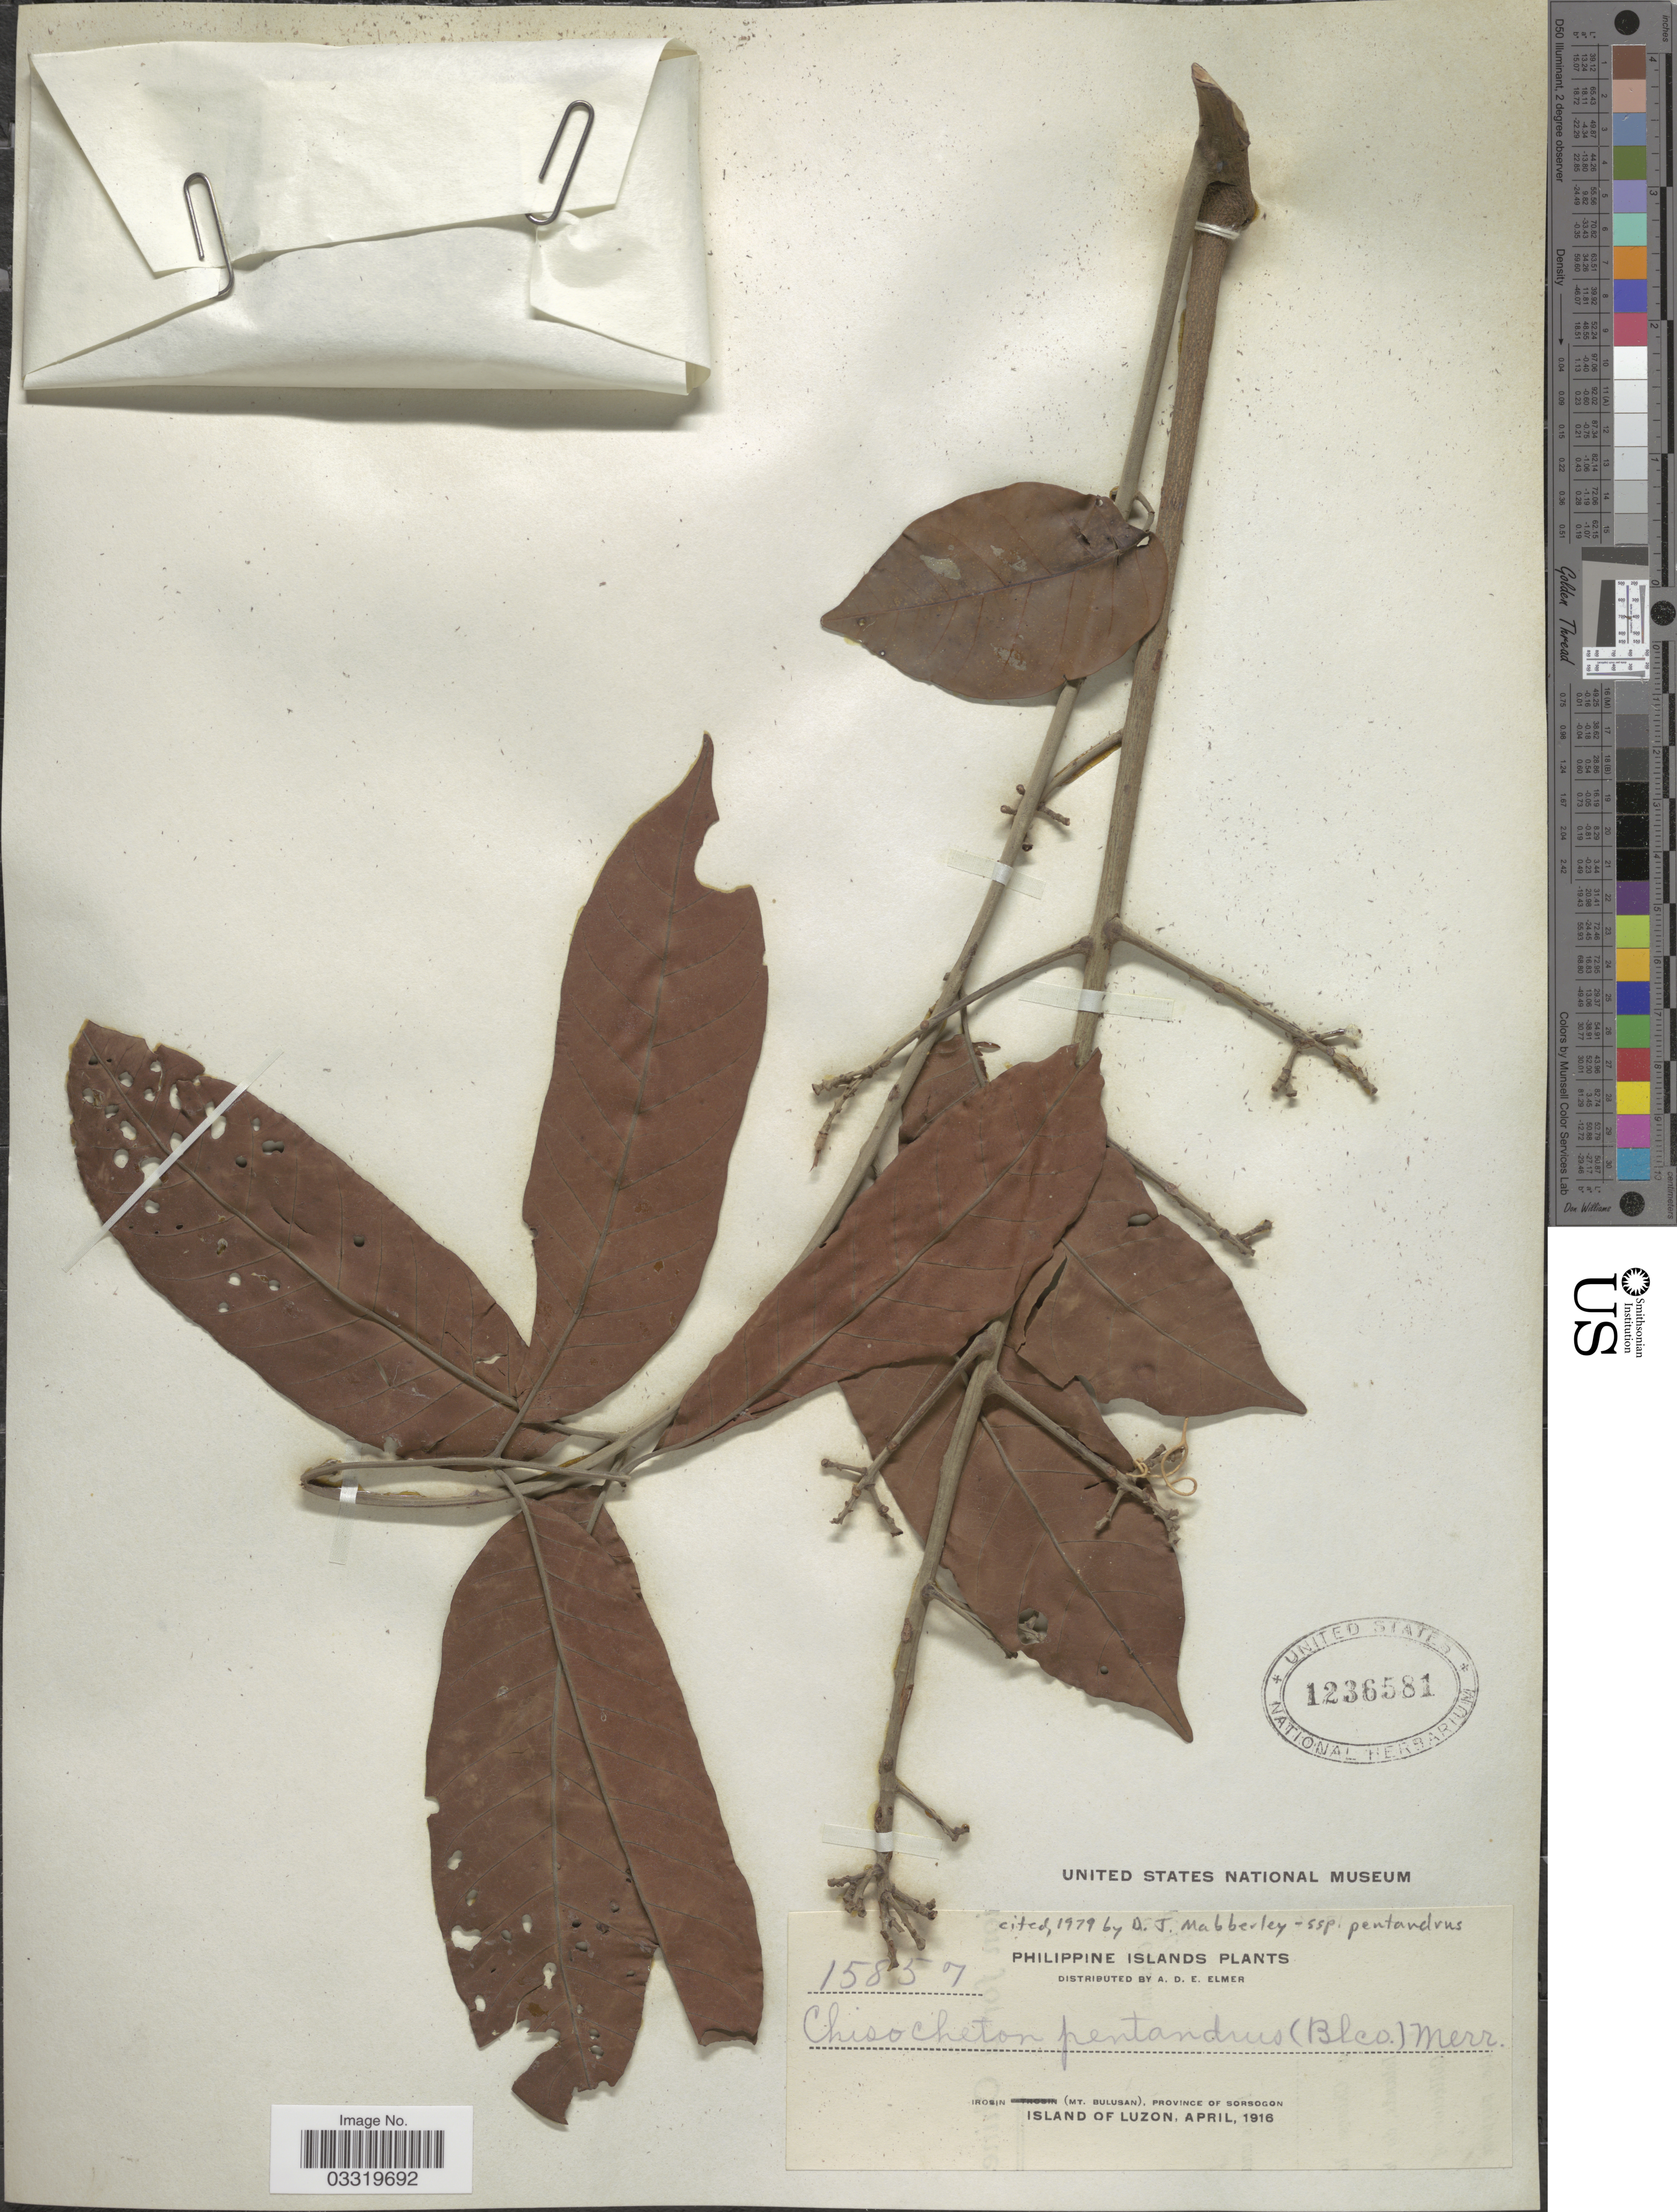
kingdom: Plantae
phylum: Tracheophyta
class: Magnoliopsida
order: Sapindales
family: Meliaceae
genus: Chisocheton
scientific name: Chisocheton pentandrus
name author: (Blanco) Merr.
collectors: A. D. E. Elmer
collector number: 15857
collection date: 1916-04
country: Philippines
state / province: Bicol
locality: Philippine Islands. Irosin. (Mt Bulusan), Province of Sorsogon. Island of Luzon.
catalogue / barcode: US 1236581